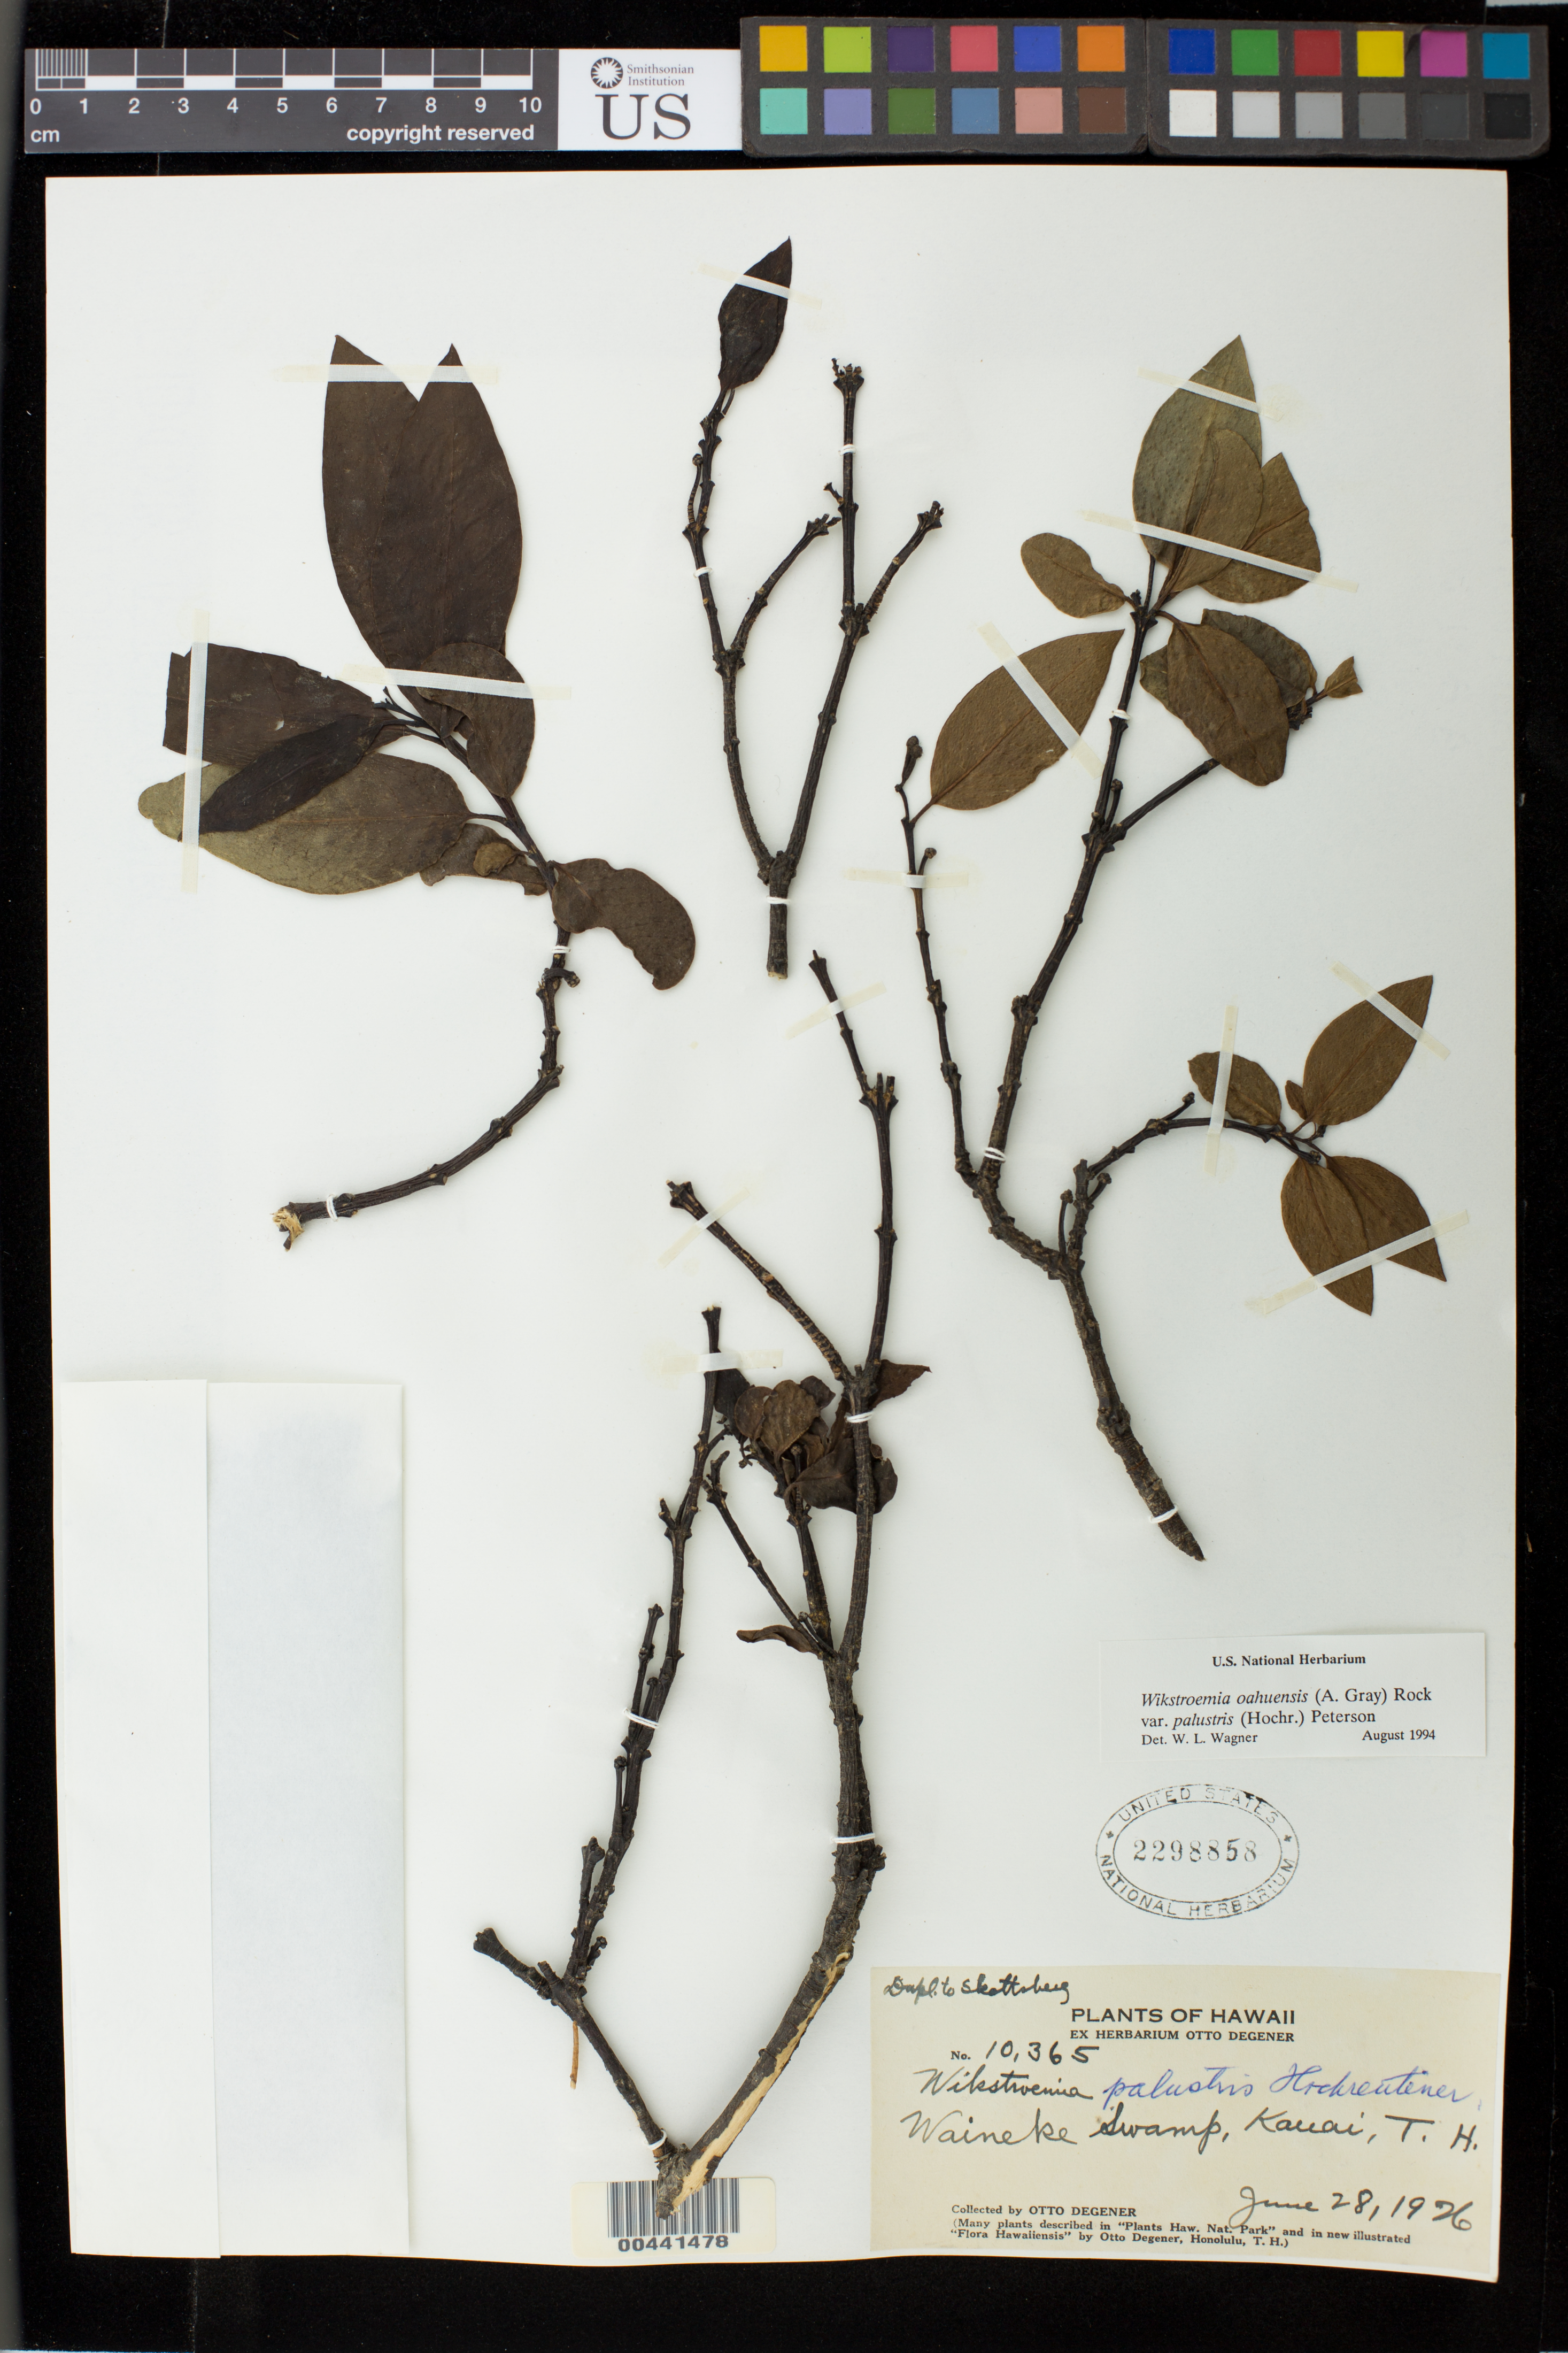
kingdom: Plantae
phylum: Tracheophyta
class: Magnoliopsida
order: Malvales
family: Thymelaeaceae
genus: Wikstroemia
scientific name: Wikstroemia oahuensis var. palustris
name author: (Hochr.) B. Peterson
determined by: Wagner, W. L., (BOT), Smithsonian Institution - National Museum of Natural History (UNITED STATES)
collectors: O. Degener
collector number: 10365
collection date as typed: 28 Jun 1926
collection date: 1926-06-28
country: United States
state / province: Hawaii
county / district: Kauai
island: Kaua'i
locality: Waineke Swamp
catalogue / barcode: US 2298858